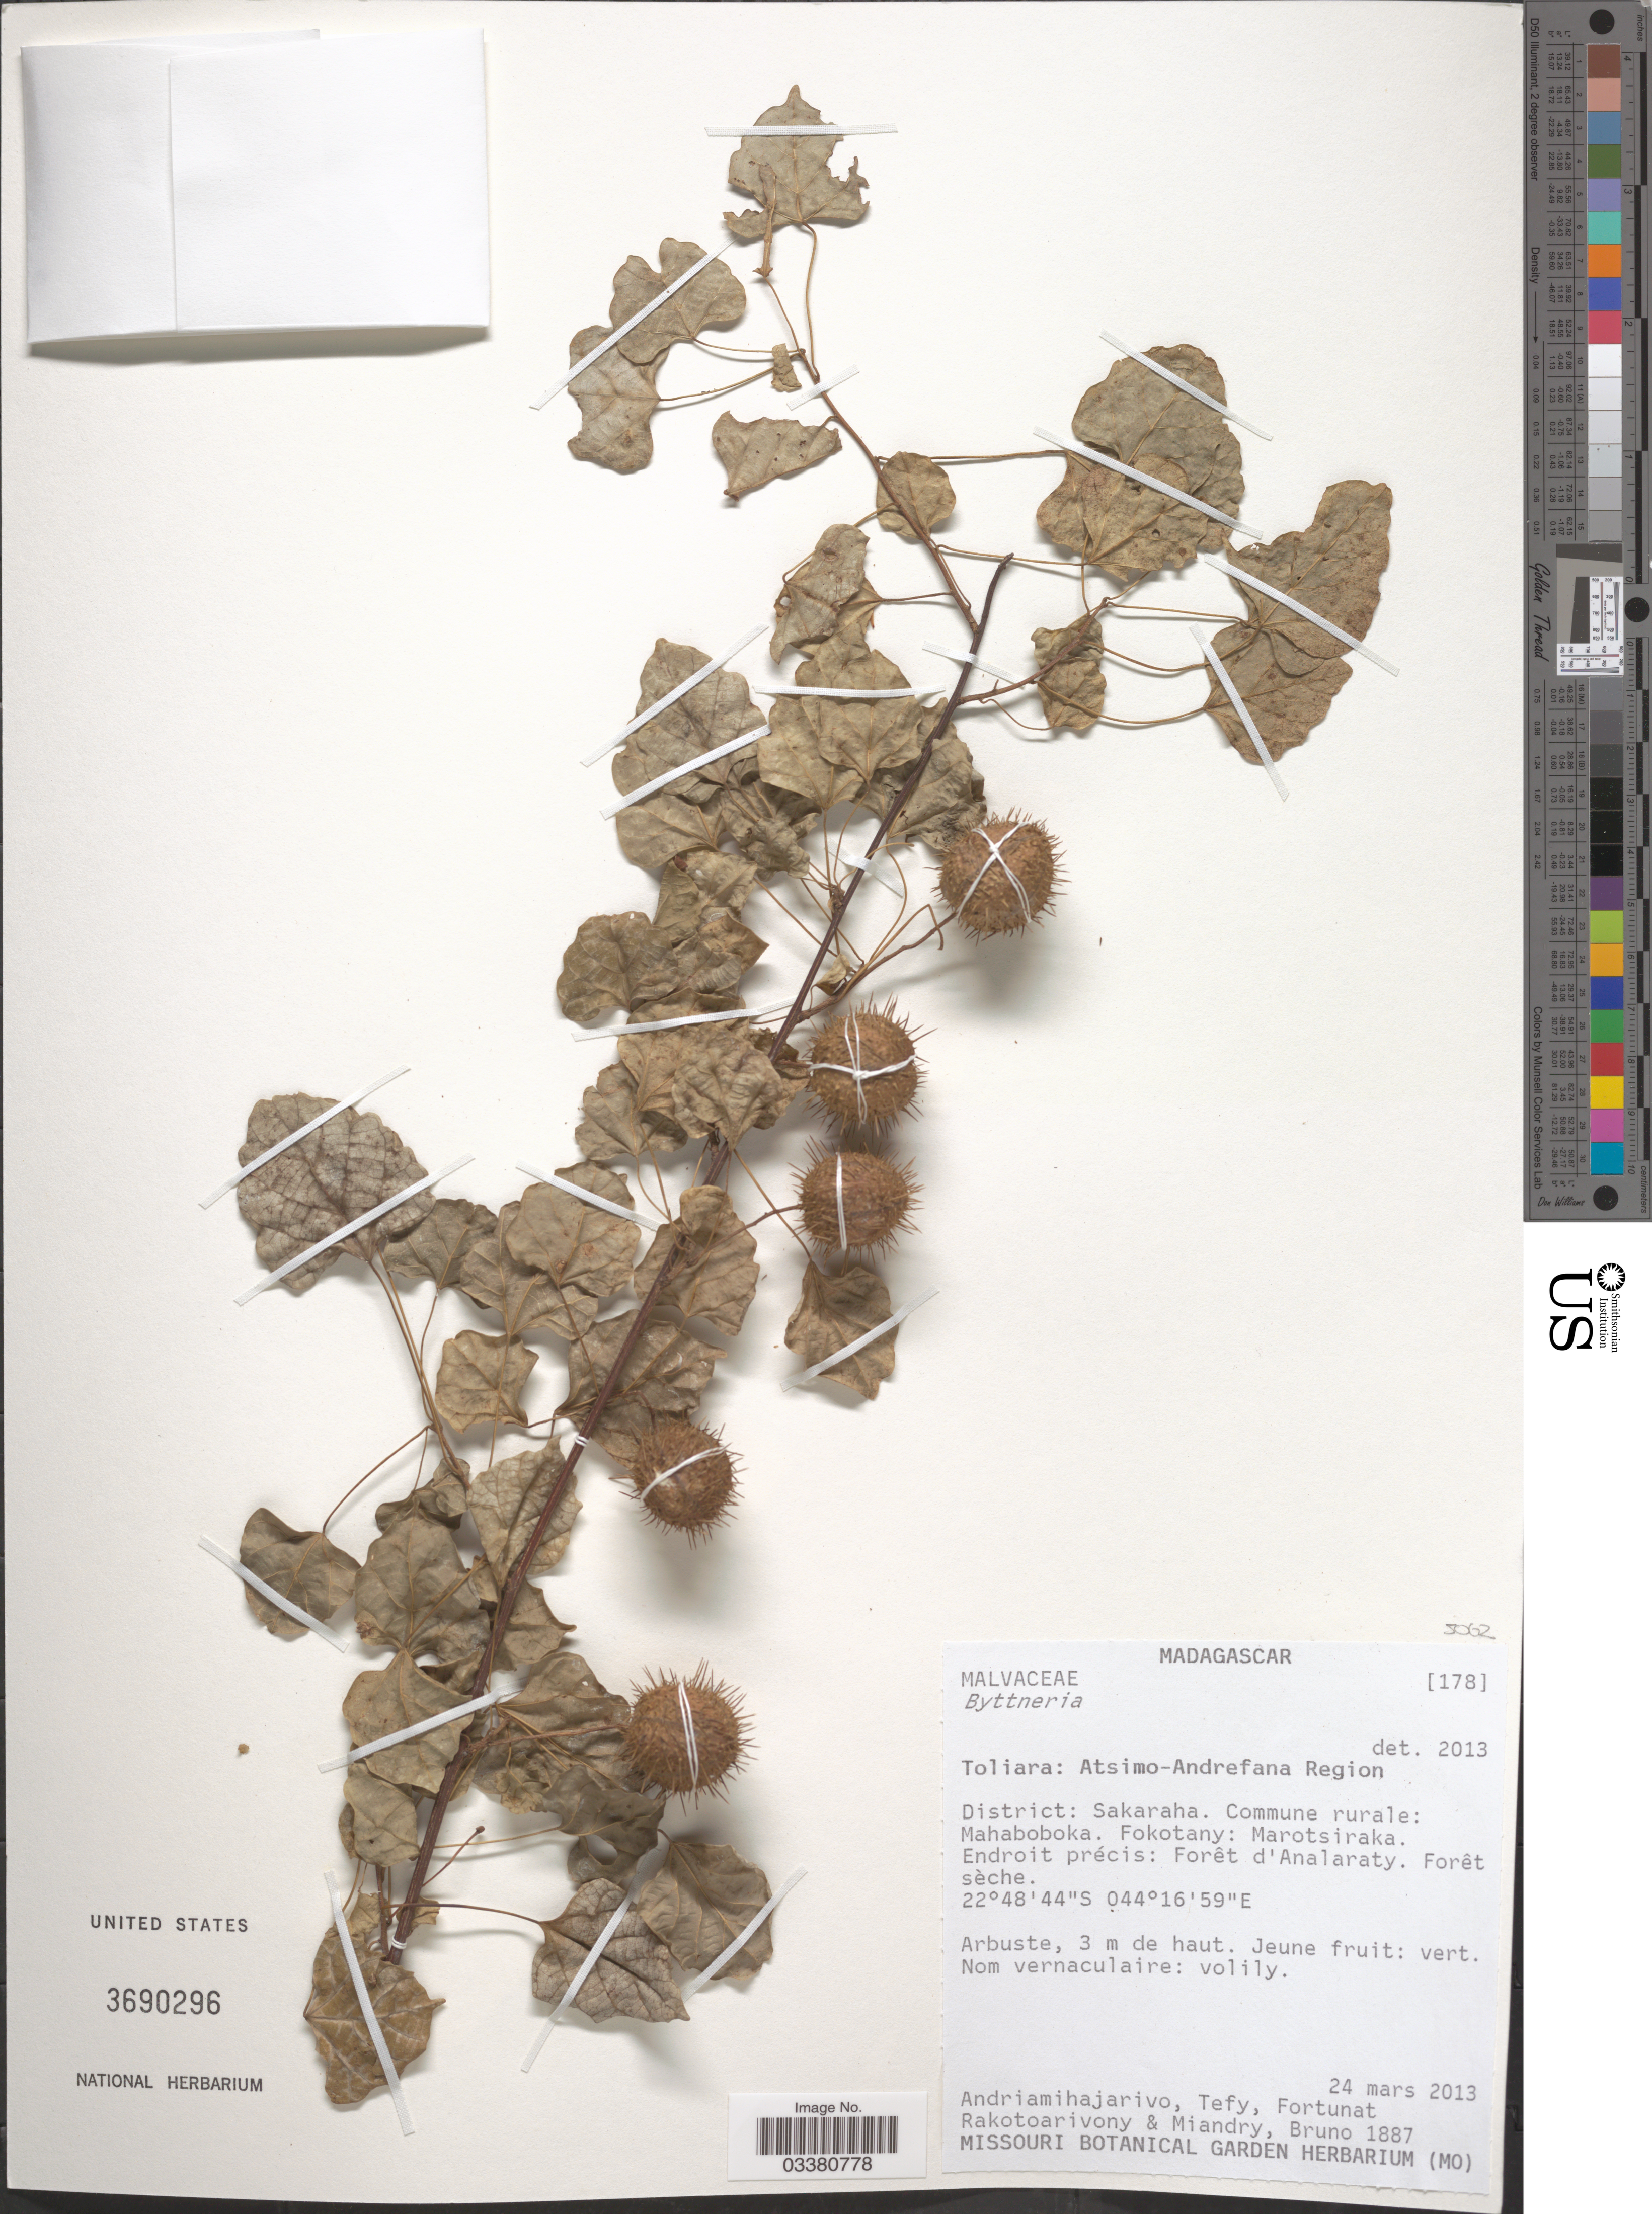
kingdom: Plantae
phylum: Tracheophyta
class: Magnoliopsida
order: Malvales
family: Malvaceae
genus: Byttneria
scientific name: Byttneria sp.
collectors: T. H. Andriamihajarivo, F. Rakotoarivony & B. Miandry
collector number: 1887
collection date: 2013-03-24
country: Madagascar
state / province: Atsimo-Andrefana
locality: Atsimo-Andrefana Region. District: Sakaraha. Commune rurale: Mahaboboka. Fokotany: Marotsiraka. Endroit précis: Forêt d'Analaraty.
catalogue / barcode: US 3690296